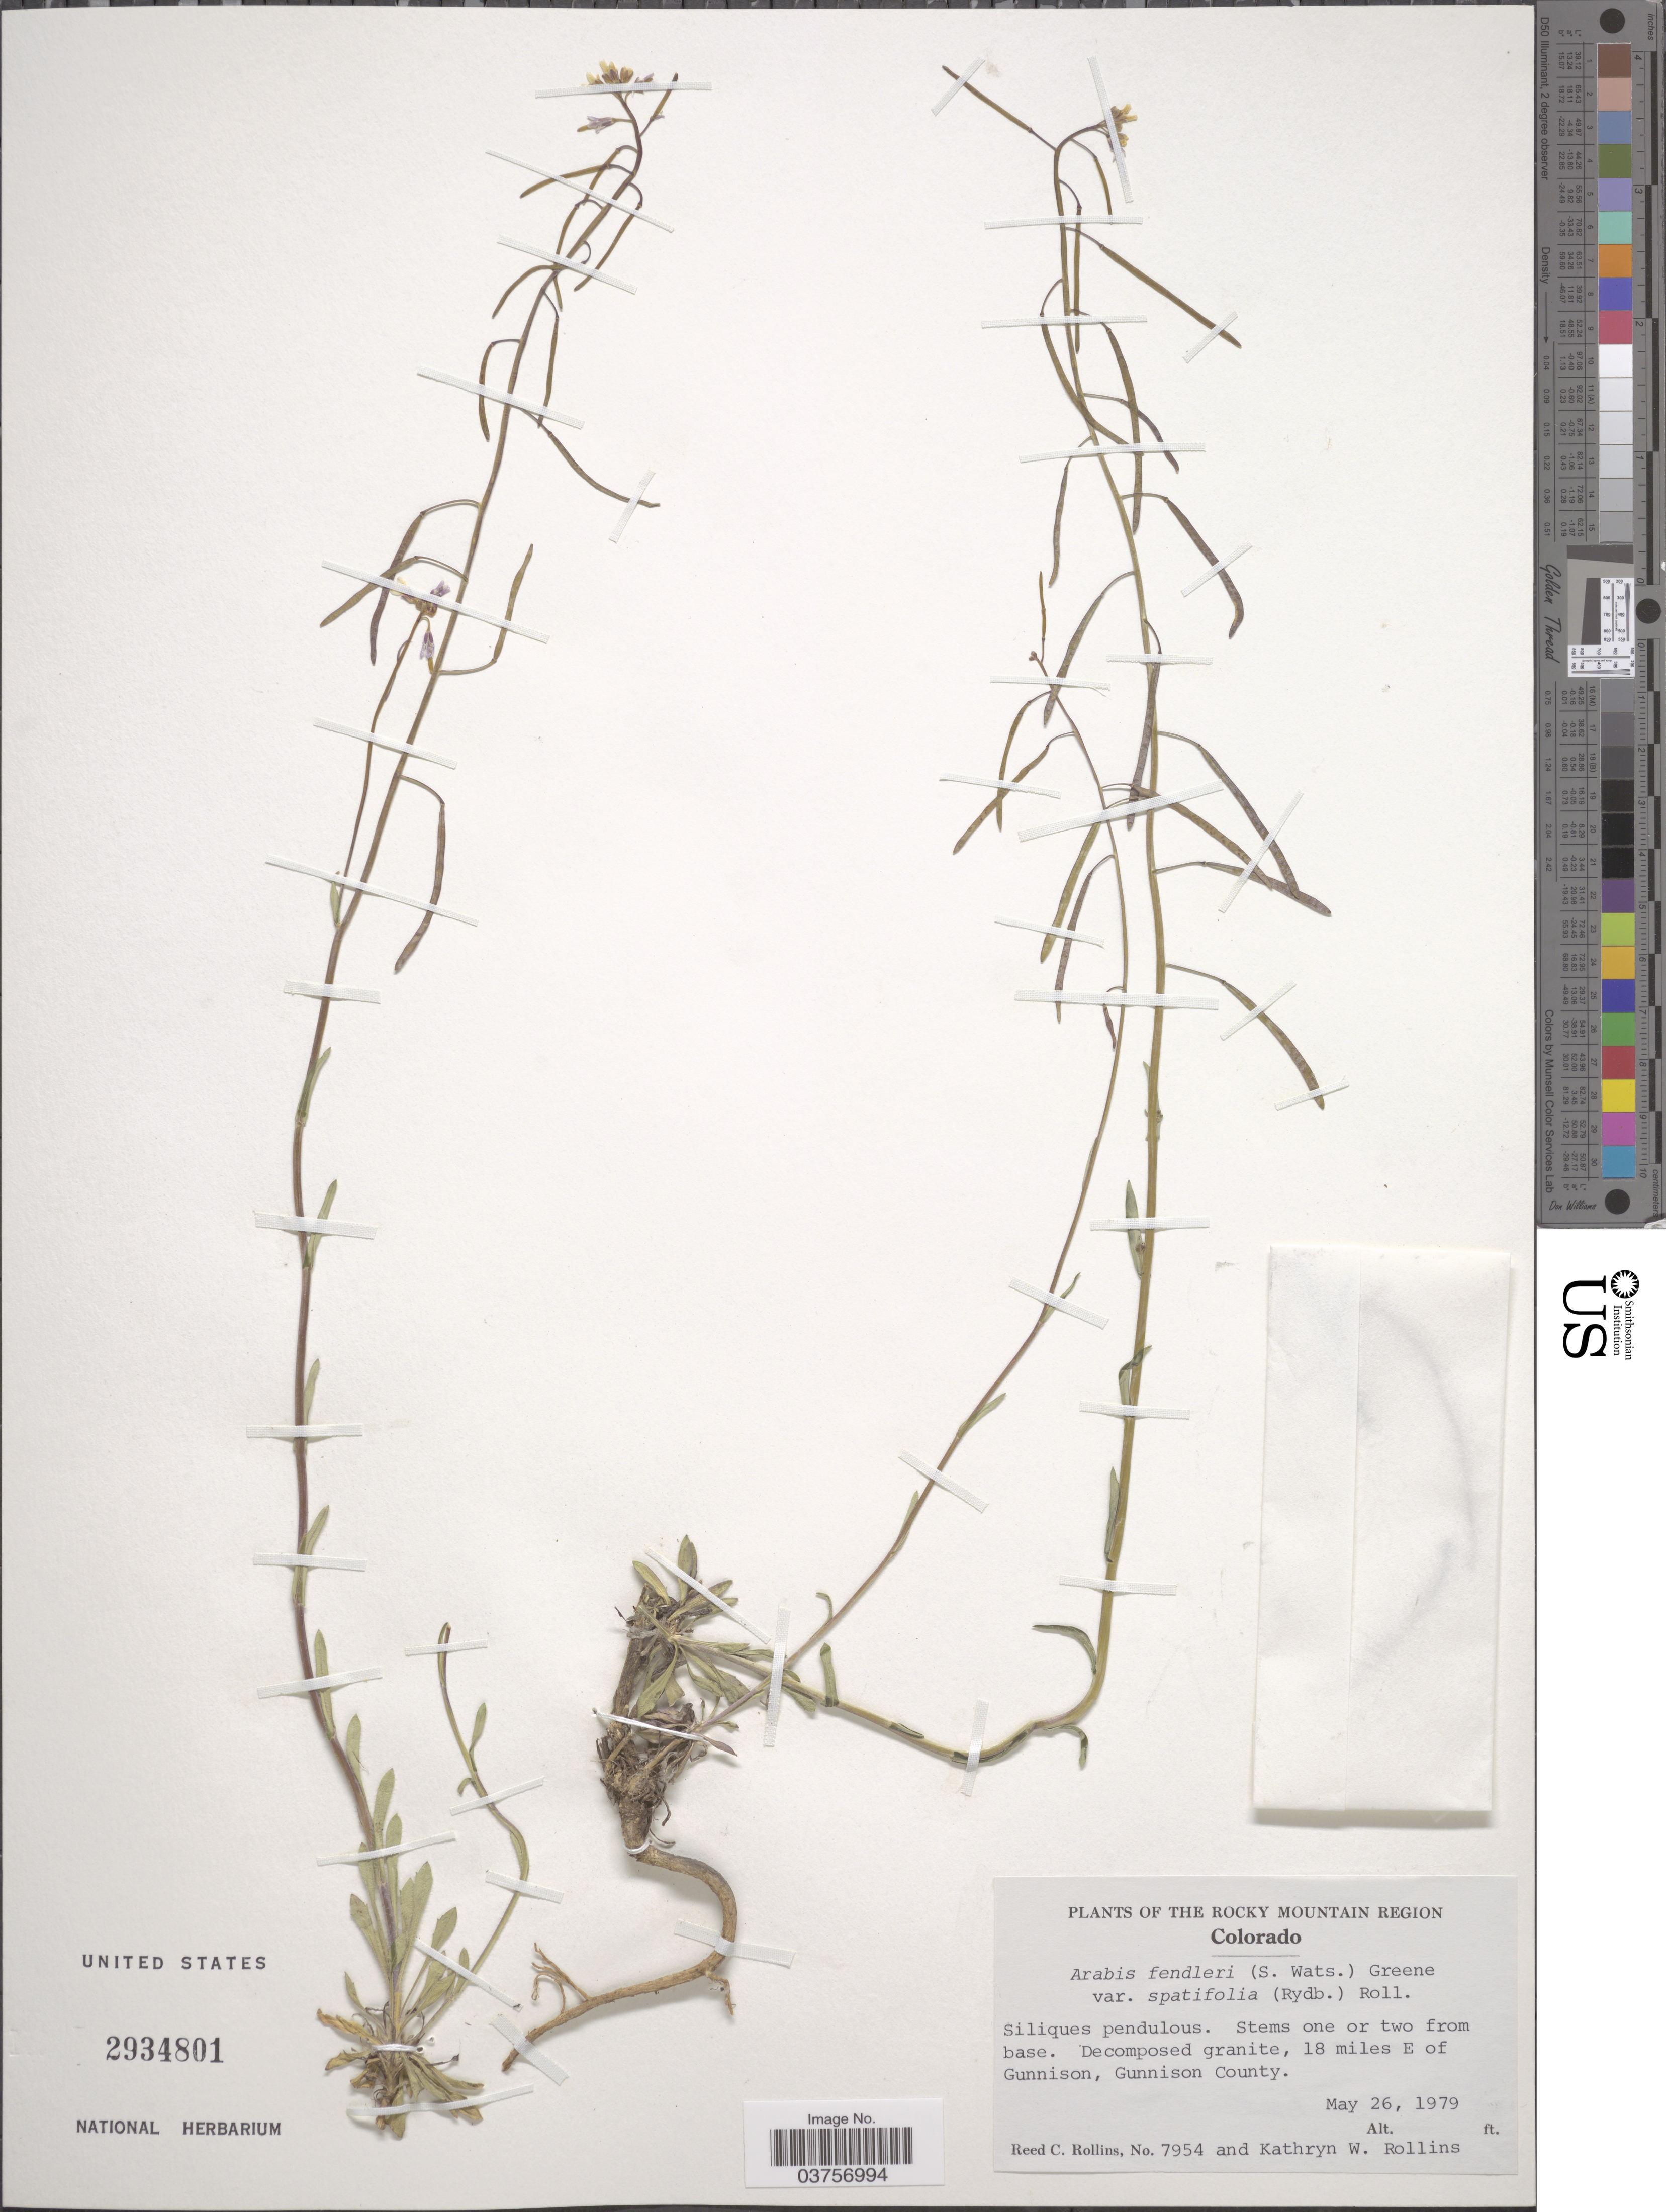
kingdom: Plantae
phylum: Tracheophyta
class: Magnoliopsida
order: Brassicales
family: Brassicaceae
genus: Arabis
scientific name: Arabis fendleri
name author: (S. Watson) Greene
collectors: R. C. Rollins & K. W. Rollins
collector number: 7954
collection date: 1979-05-26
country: United States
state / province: Colorado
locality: The Rocky Mountain Region. 18 miles E of Gunnison, Gunnison County.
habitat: decomposed granite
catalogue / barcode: US 2934801